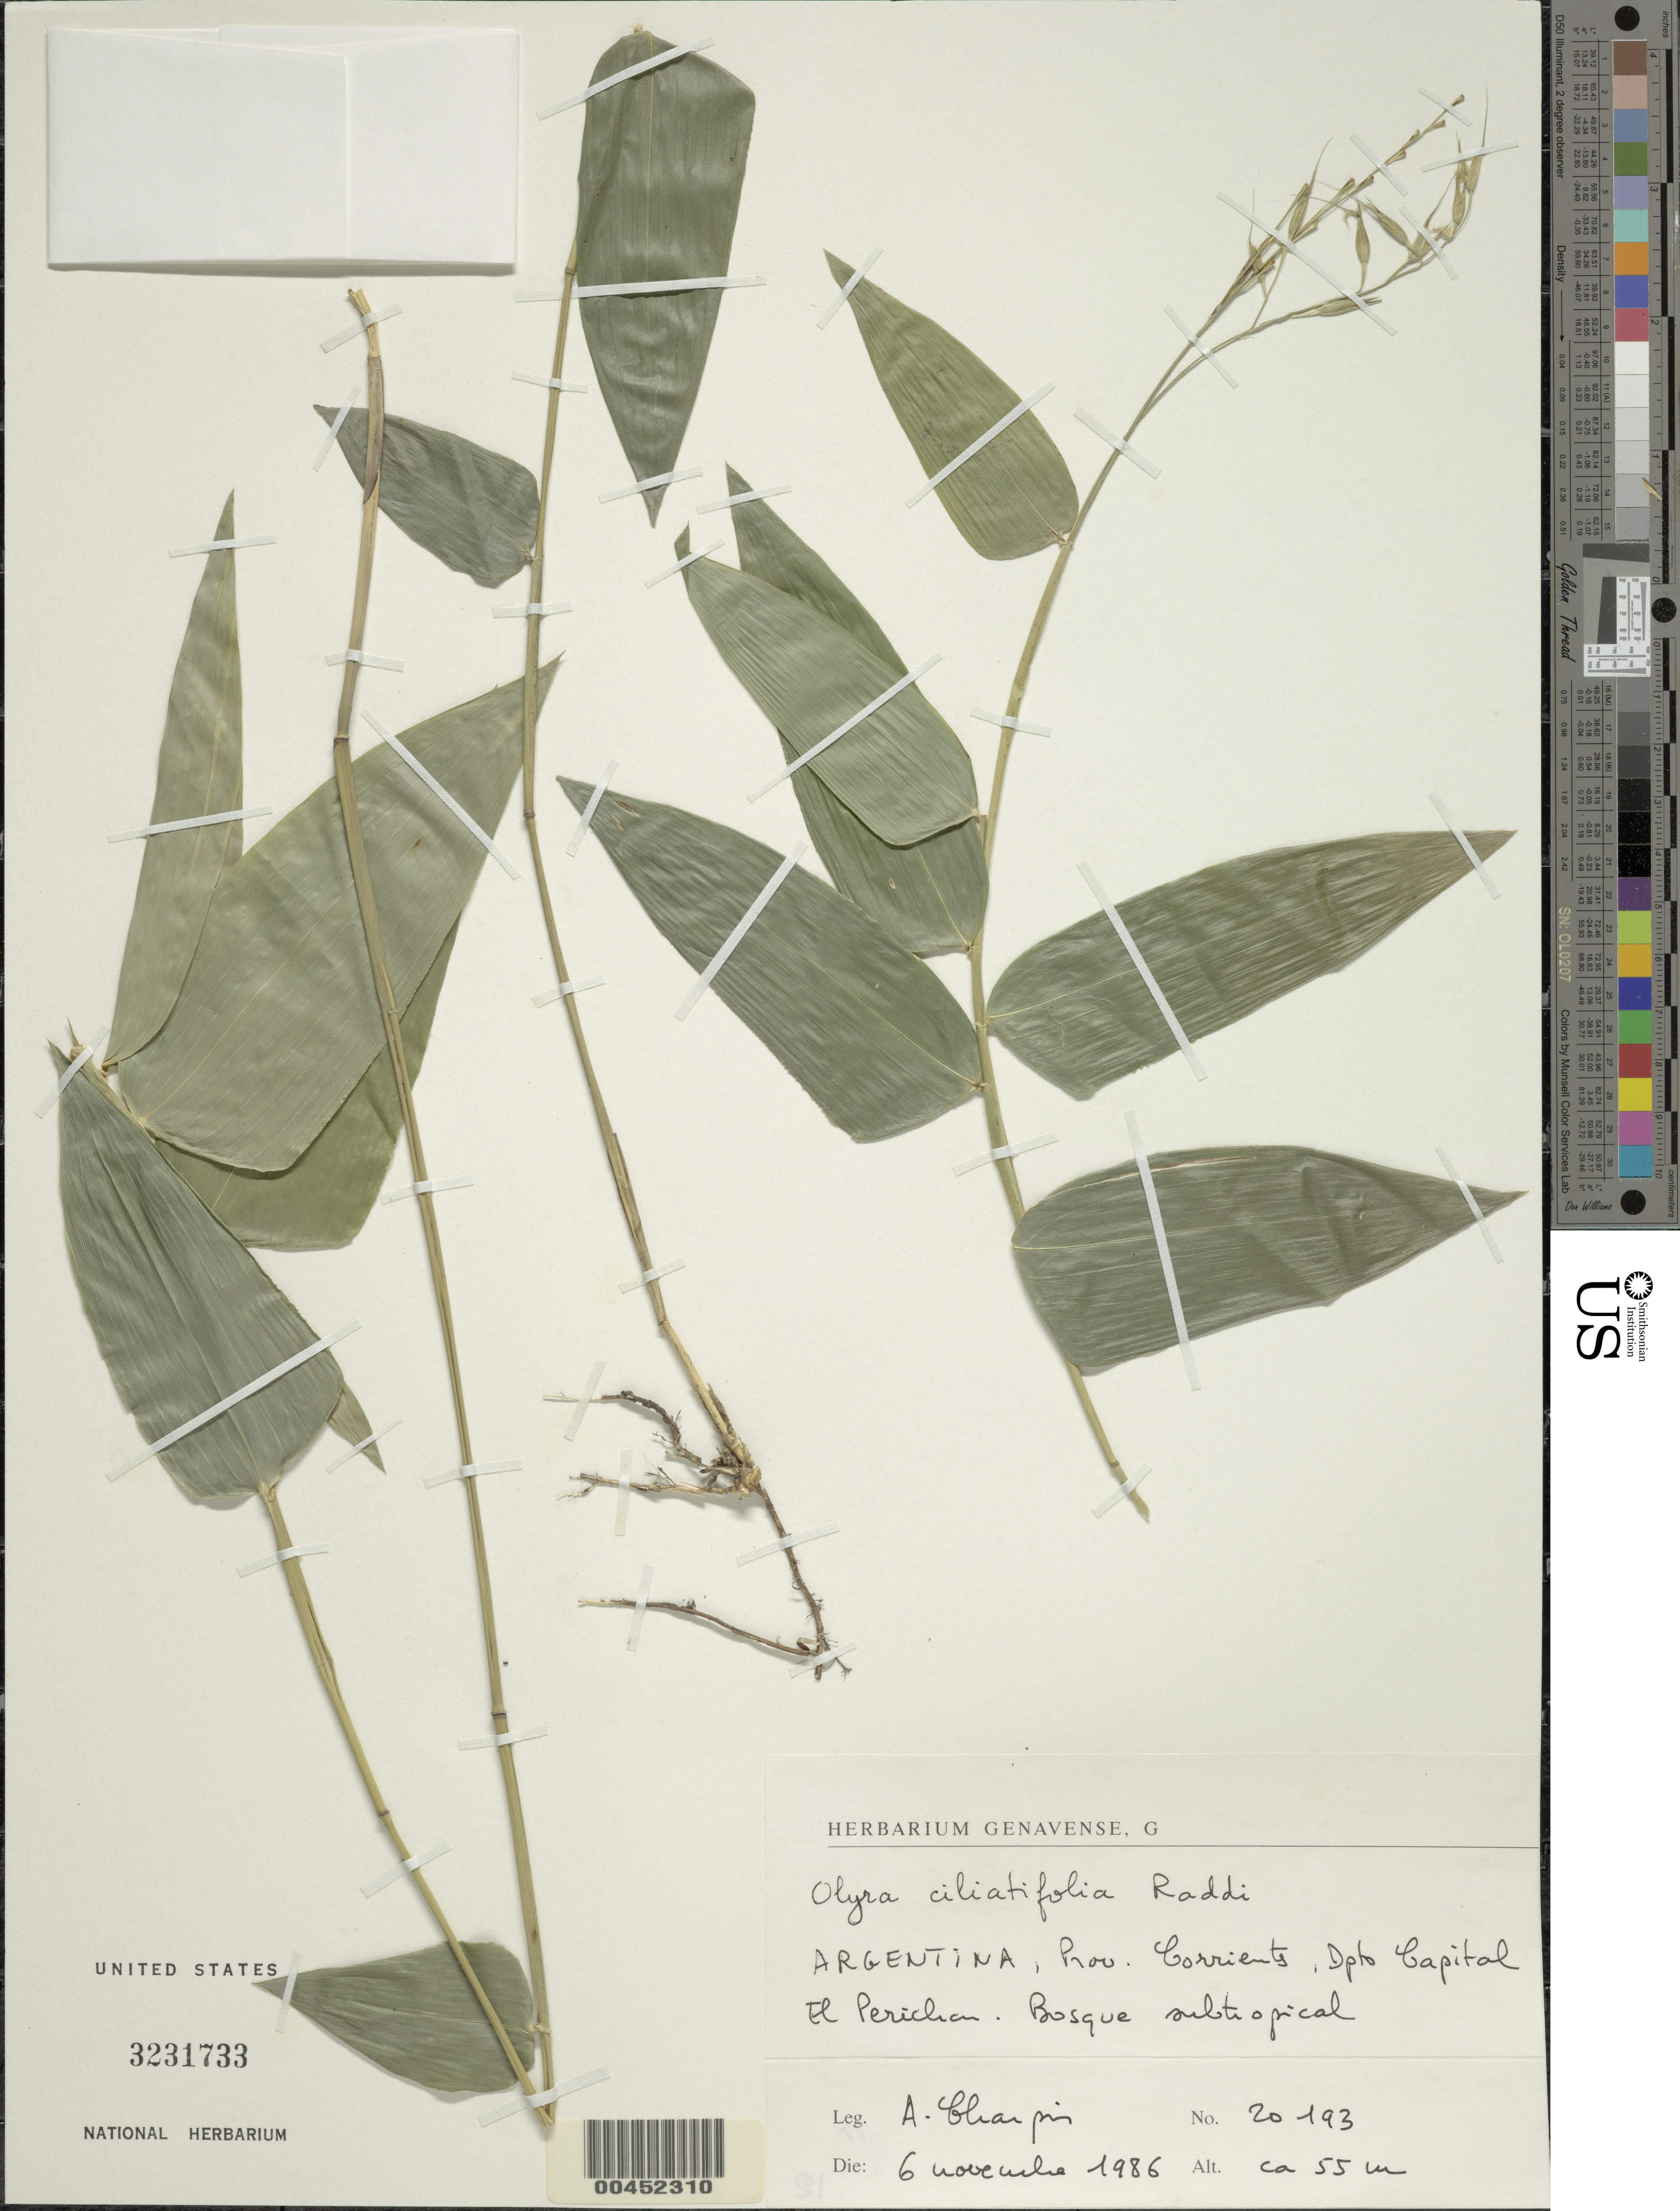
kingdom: Plantae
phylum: Tracheophyta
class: Liliopsida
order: Poales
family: Poaceae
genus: Olyra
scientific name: Olyra ciliatifolia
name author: Raddi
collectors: A. Charpin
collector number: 20193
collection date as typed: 06 Nov 1986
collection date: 1986-11-06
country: Argentina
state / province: Corrientes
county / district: Capital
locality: El Perichan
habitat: Bosque subtropical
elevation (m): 55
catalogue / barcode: US 3231733